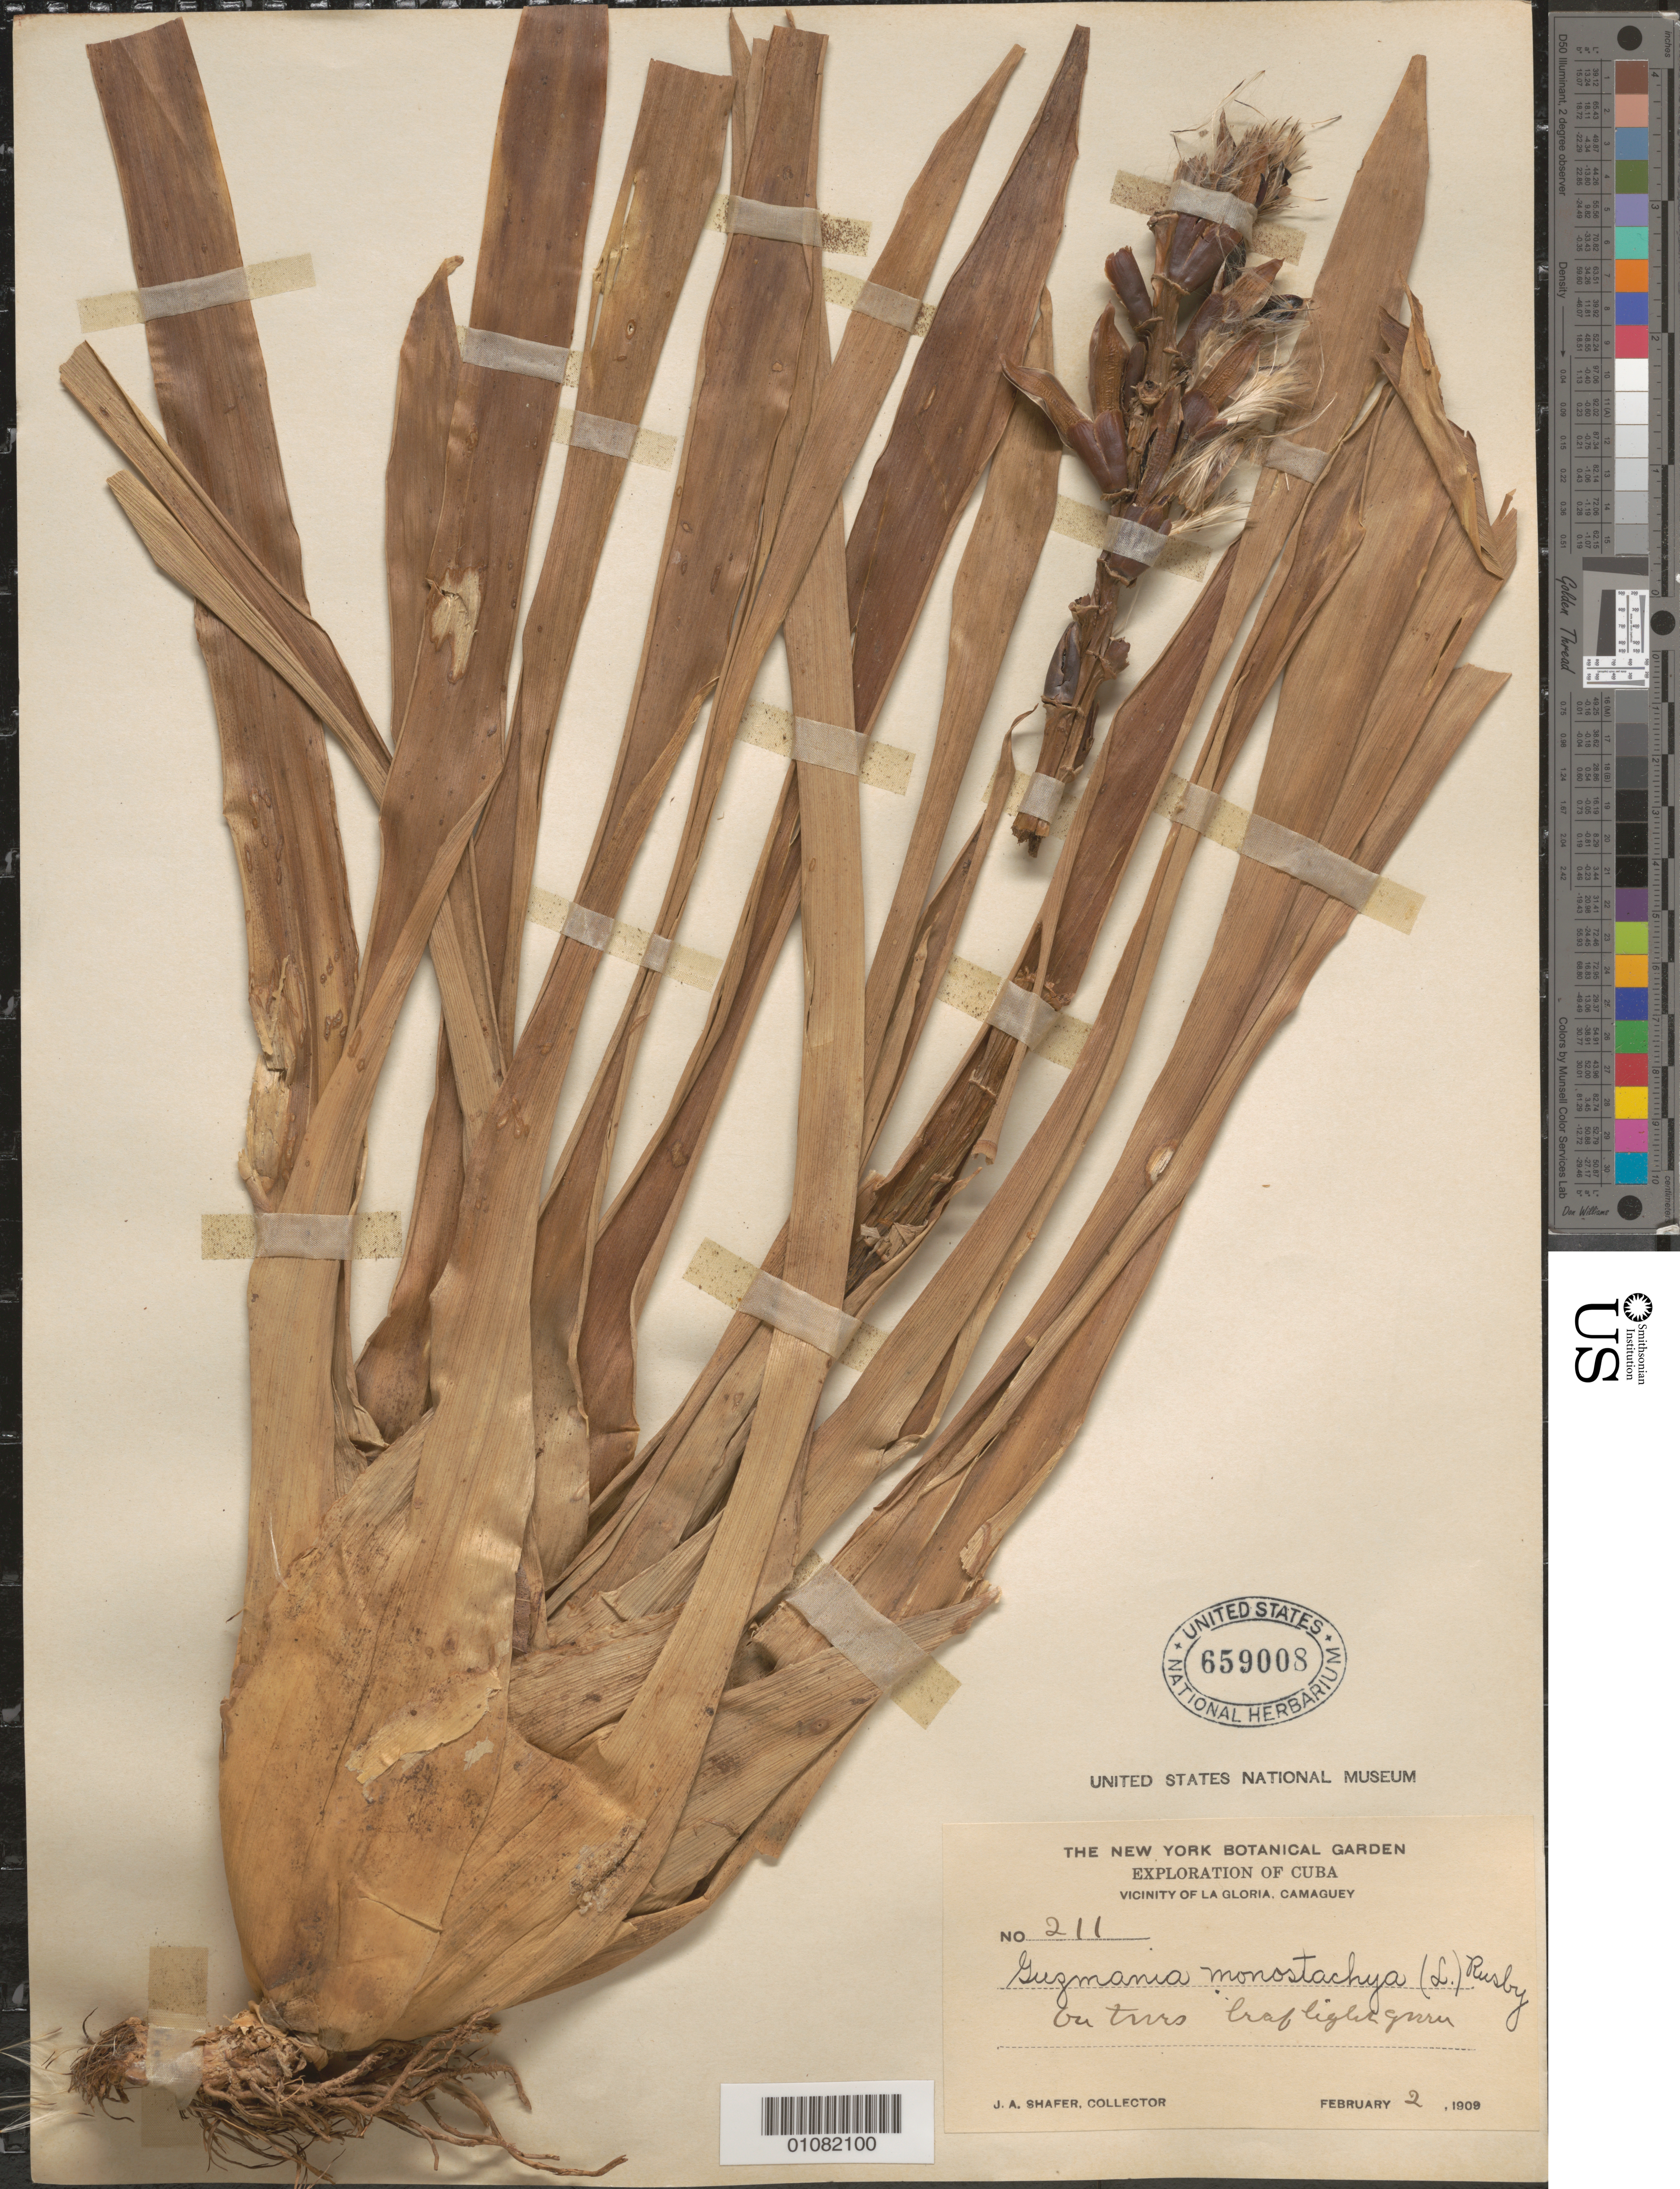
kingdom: Plantae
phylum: Tracheophyta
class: Liliopsida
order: Poales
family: Bromeliaceae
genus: Guzmania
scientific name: Guzmania monostachia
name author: (L.) Rusby ex Mez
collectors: J. A. Shafer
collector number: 211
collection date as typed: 02 Feb 1909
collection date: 1909-02-02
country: Cuba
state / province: Camagüey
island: Cuba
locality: vicinity of La Gloria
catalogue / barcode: US 659008